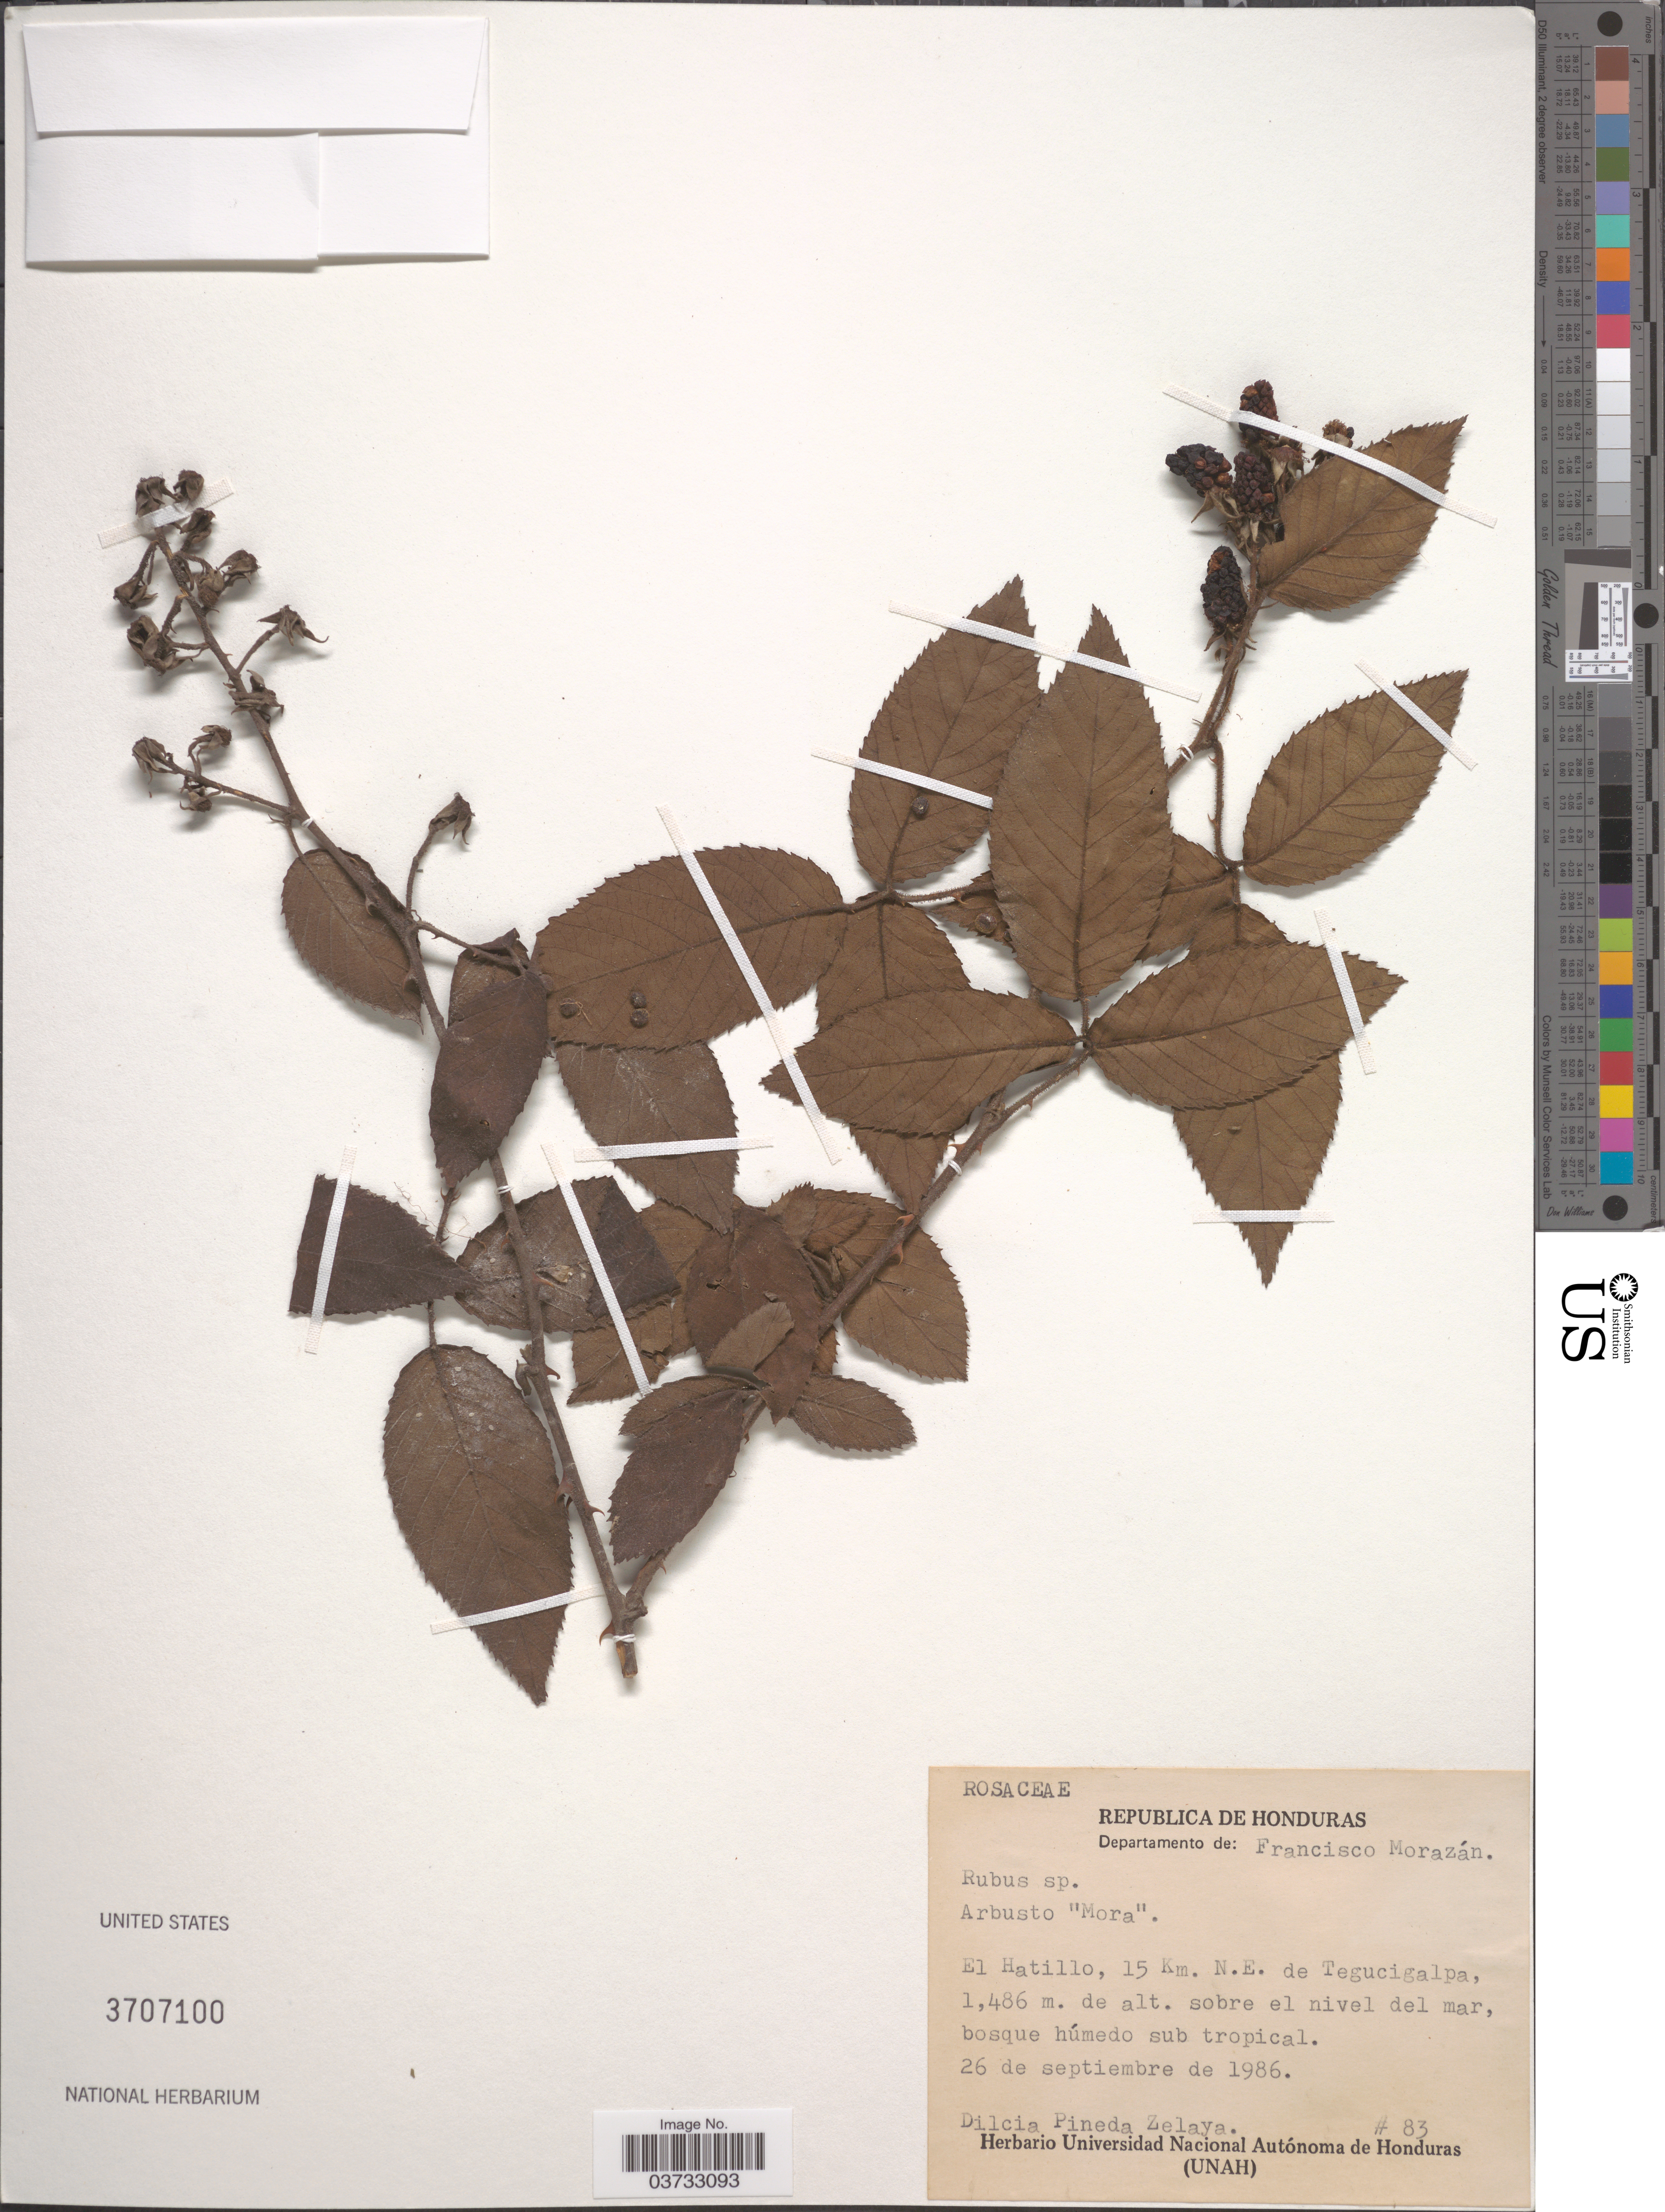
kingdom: Plantae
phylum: Tracheophyta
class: Magnoliopsida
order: Rosales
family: Rosaceae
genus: Rubus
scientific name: Rubus sp.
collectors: D. Zelaya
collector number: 83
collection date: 1986-09-26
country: Honduras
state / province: Fco. Morazán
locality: Departamento de: Francisco Morazan. El Hatillo, 15 Km. N.E. de Tegucigalpa.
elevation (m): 1486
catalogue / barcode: US 3707100